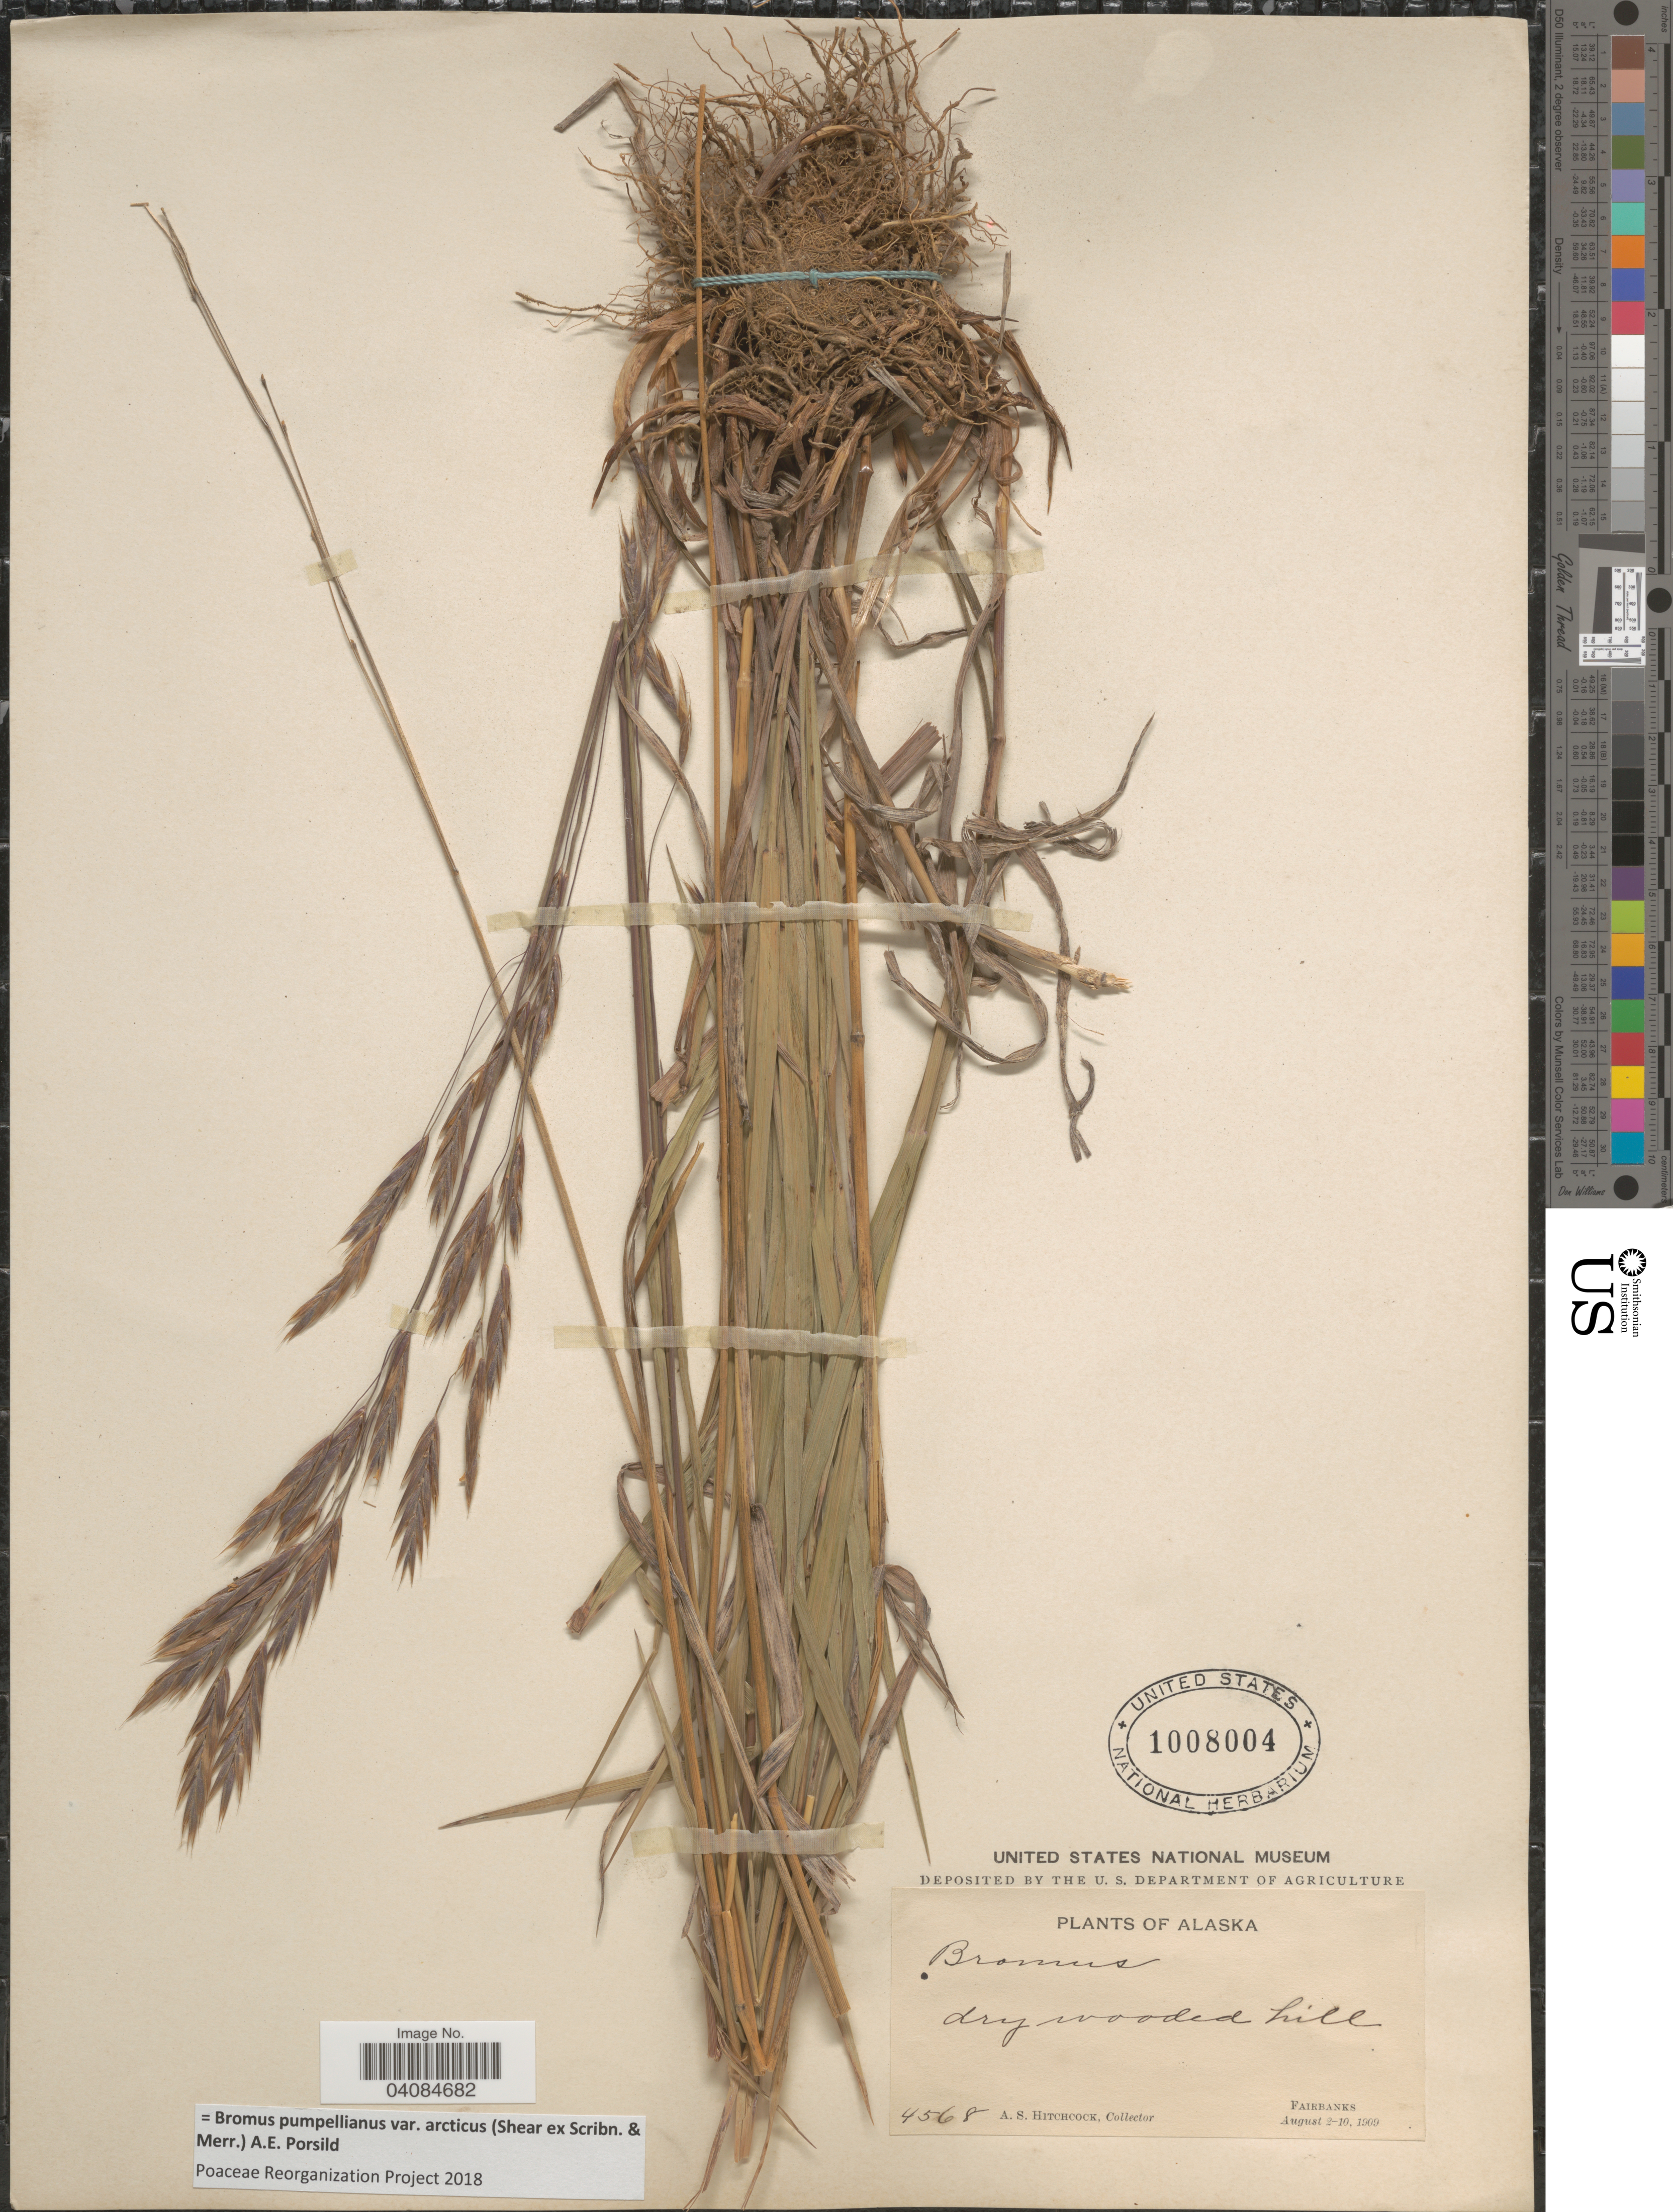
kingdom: Plantae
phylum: Tracheophyta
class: Liliopsida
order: Poales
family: Poaceae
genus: Bromus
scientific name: Bromus pumpellianus var. arcticus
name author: (Shear ex Scribn. & Merr.) A.E. Porsild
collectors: A. S. Hitchcock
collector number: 4568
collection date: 1909-08-02/1909-08-10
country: United States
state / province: Alaska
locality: Fairbanks.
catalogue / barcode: US 1008004